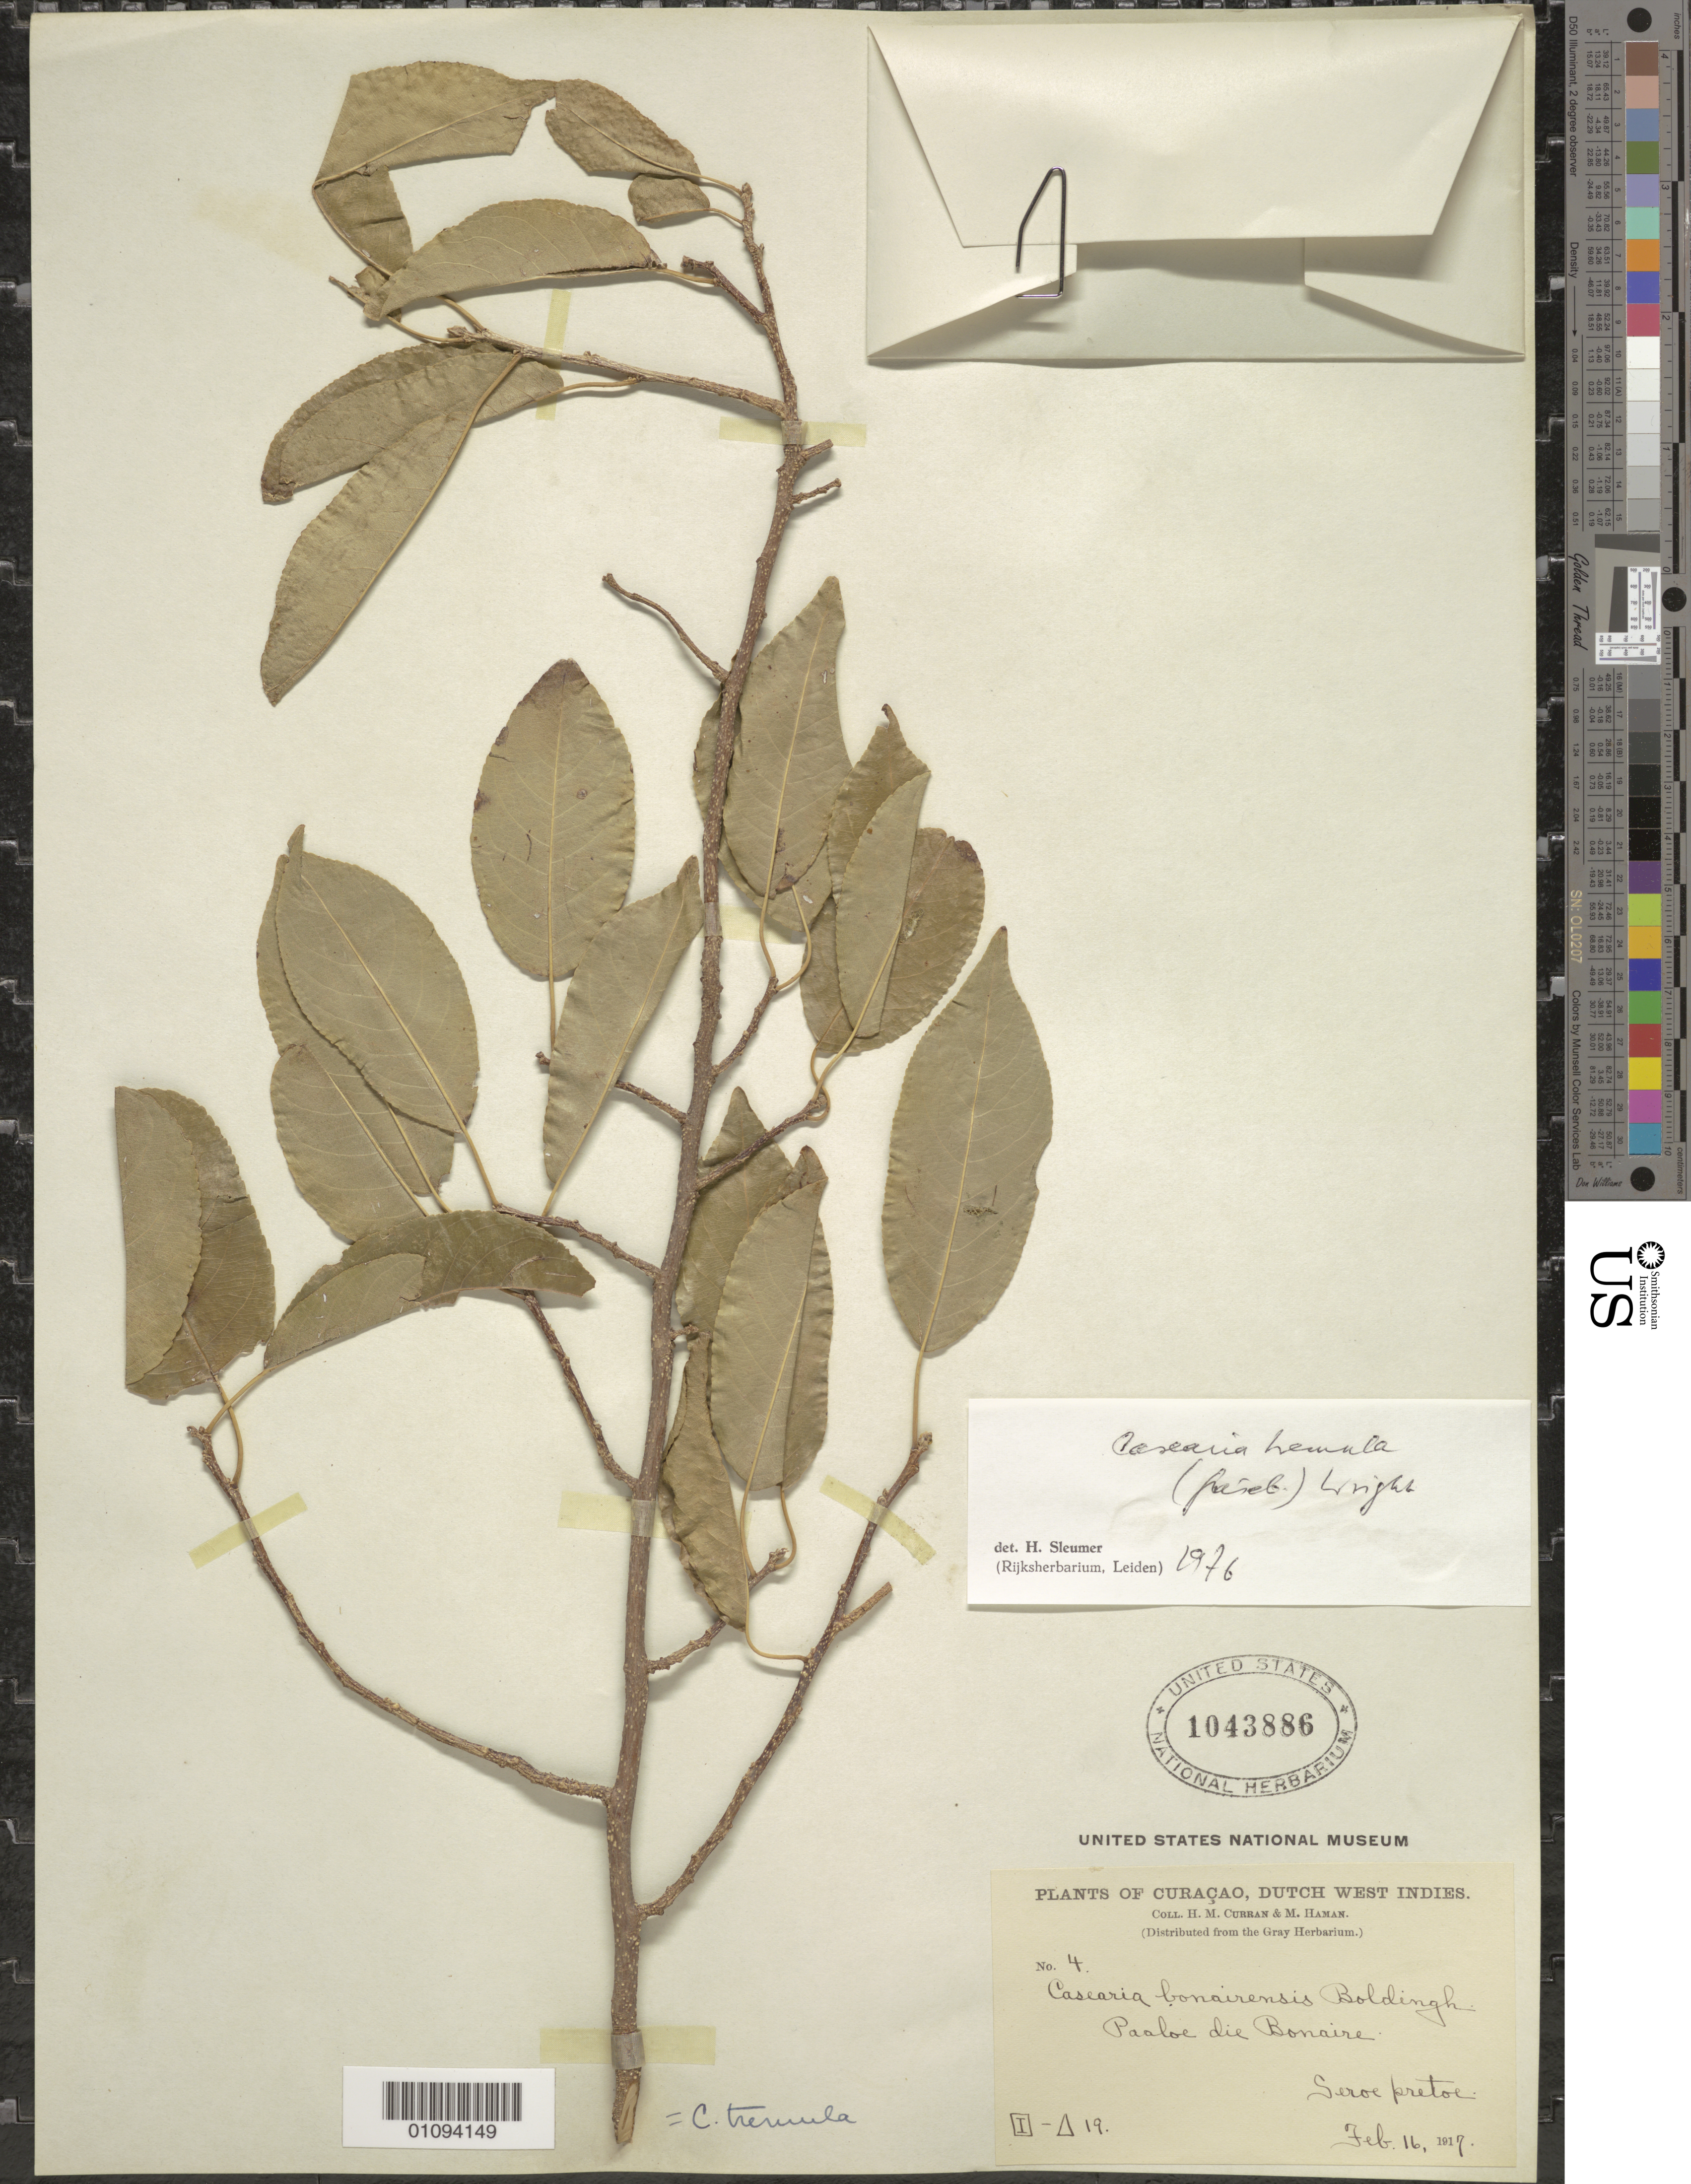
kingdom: Plantae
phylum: Tracheophyta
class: Magnoliopsida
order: Malpighiales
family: Salicaceae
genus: Casearia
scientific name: Casearia tremula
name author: (Griseb.) Griseb. ex C. Wright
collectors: H. M. Curran & M. Haman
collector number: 4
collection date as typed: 16 Feb 1917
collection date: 1917-02-16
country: Curaçao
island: Curaçao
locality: Paraloe die Bonaire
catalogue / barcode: US 1043886